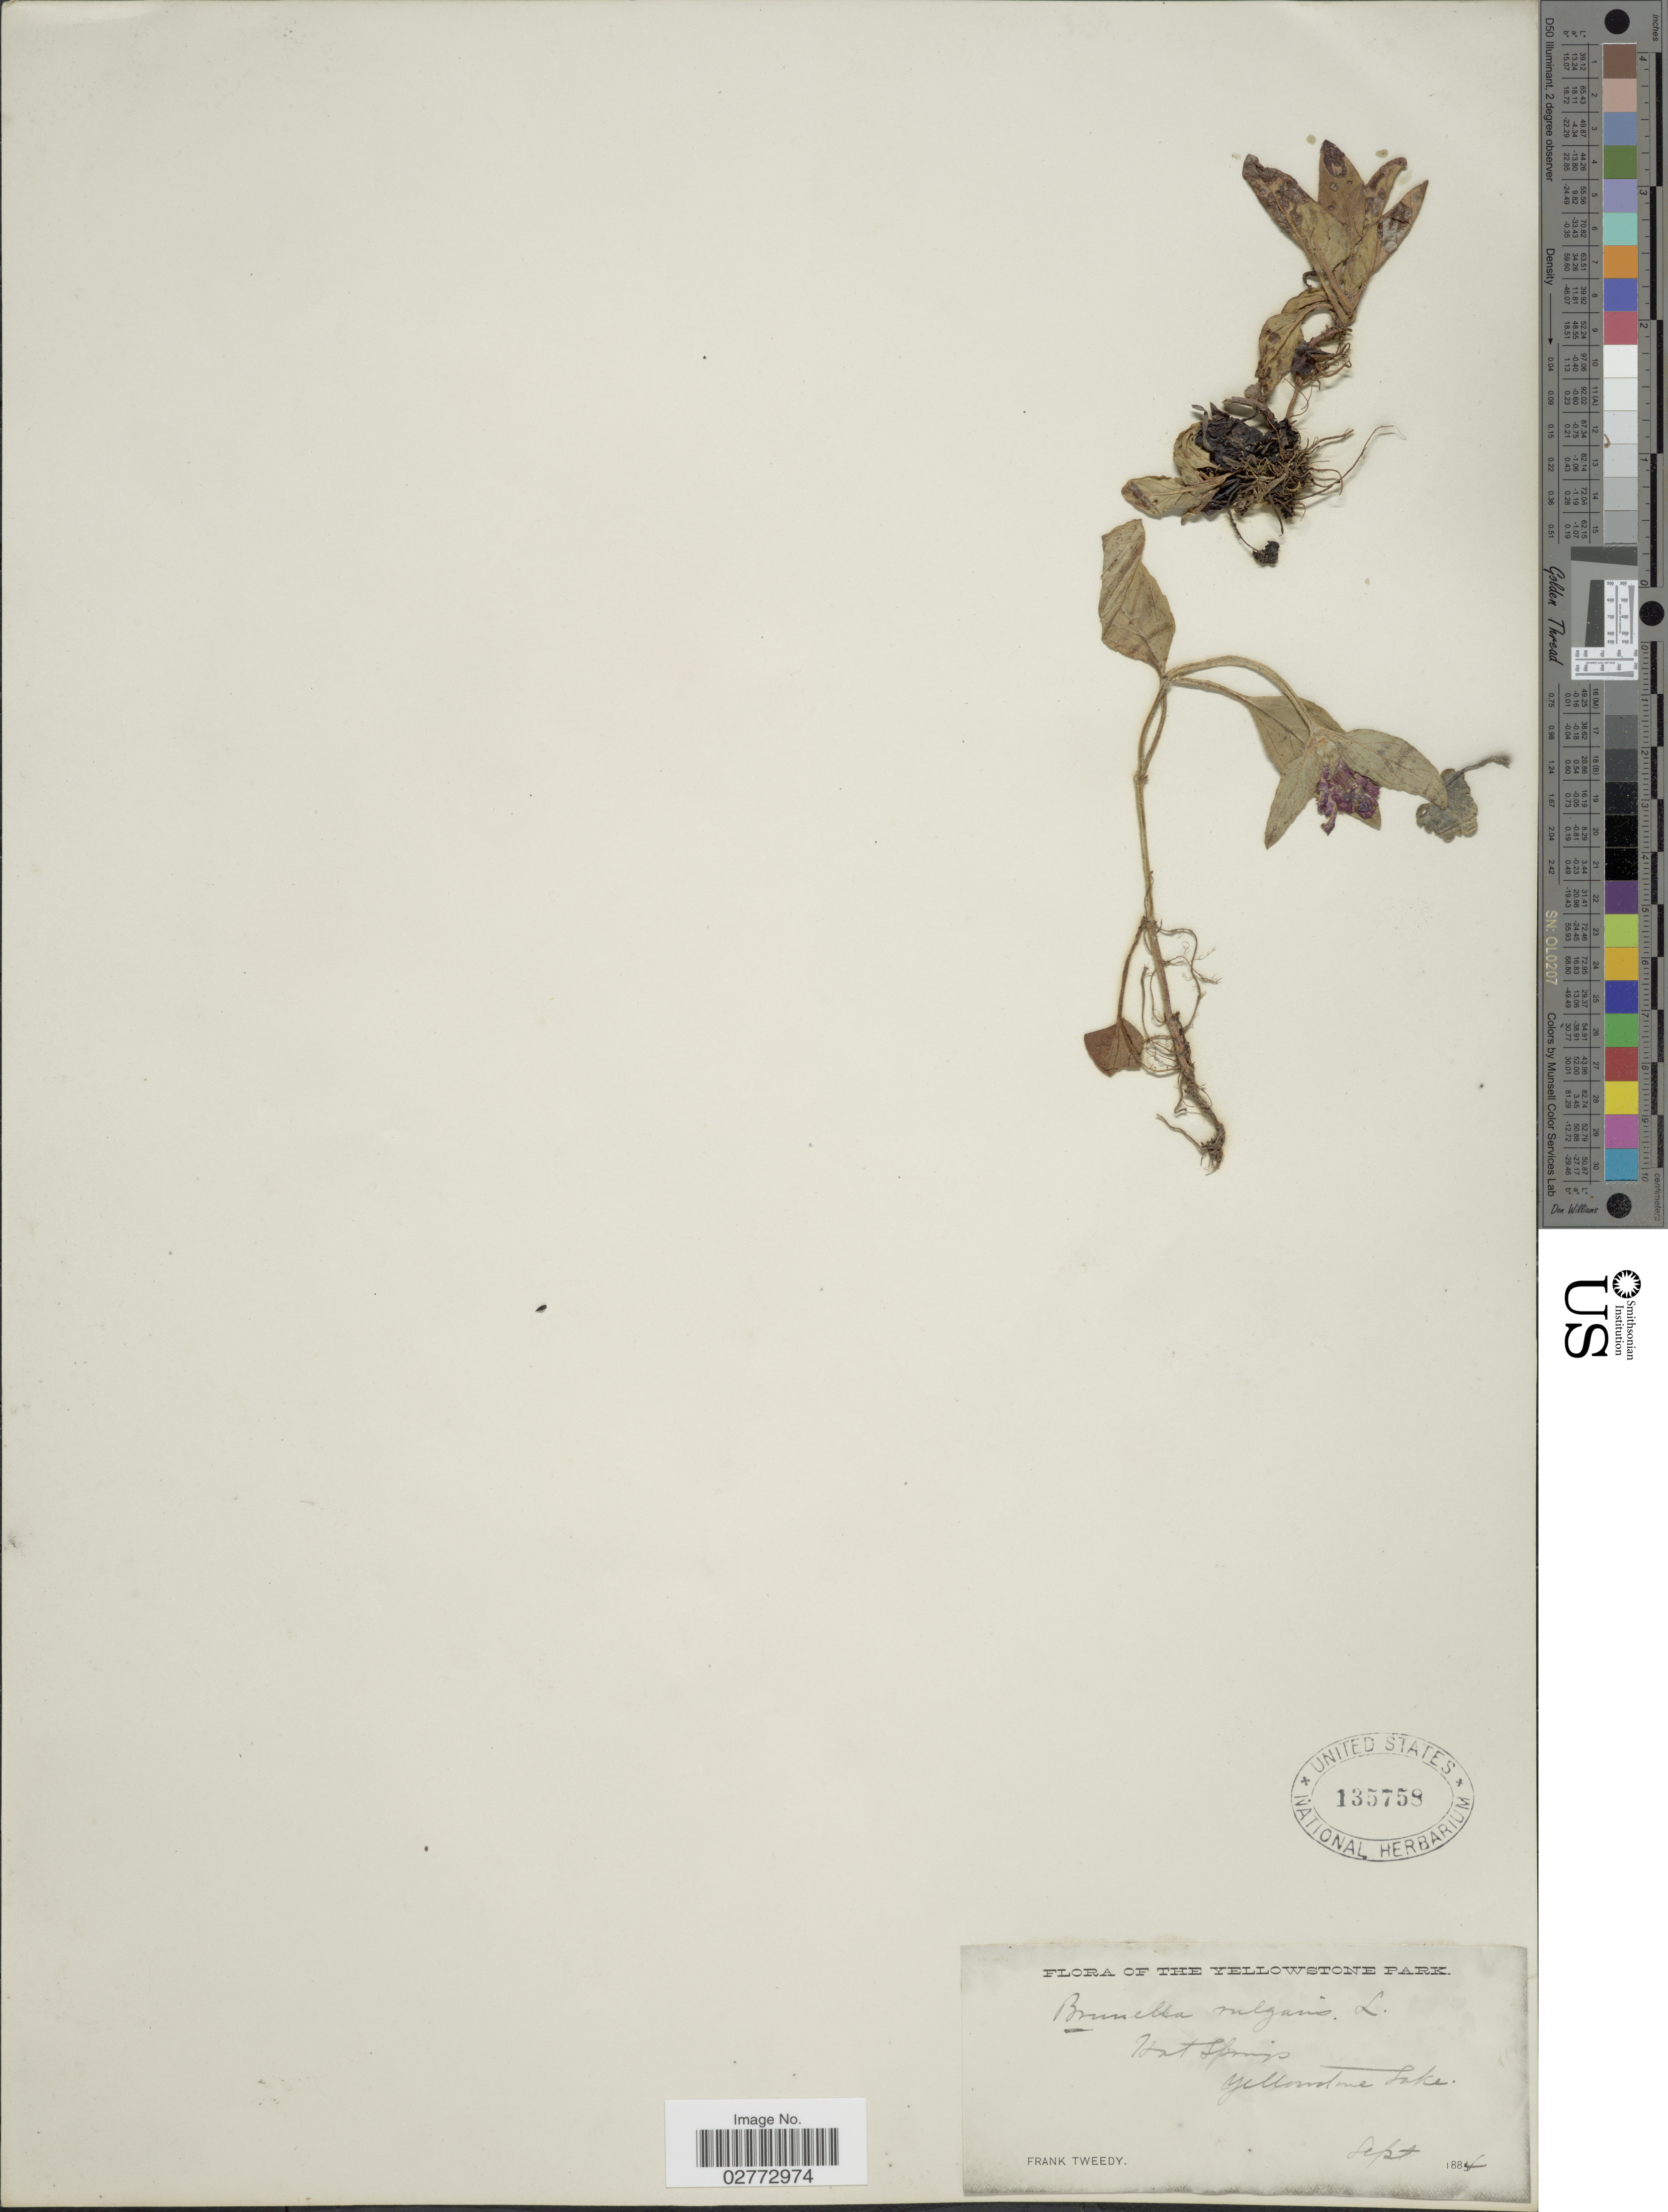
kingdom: Plantae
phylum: Tracheophyta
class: Magnoliopsida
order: Lamiales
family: Lamiaceae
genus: Prunella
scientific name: Prunella vulgaris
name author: L.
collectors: F. Tweedy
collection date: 1884-09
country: United States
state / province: Wyoming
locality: The Yellowstone Park. Hot Springs. Yellowstone Lake.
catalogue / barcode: US 135758